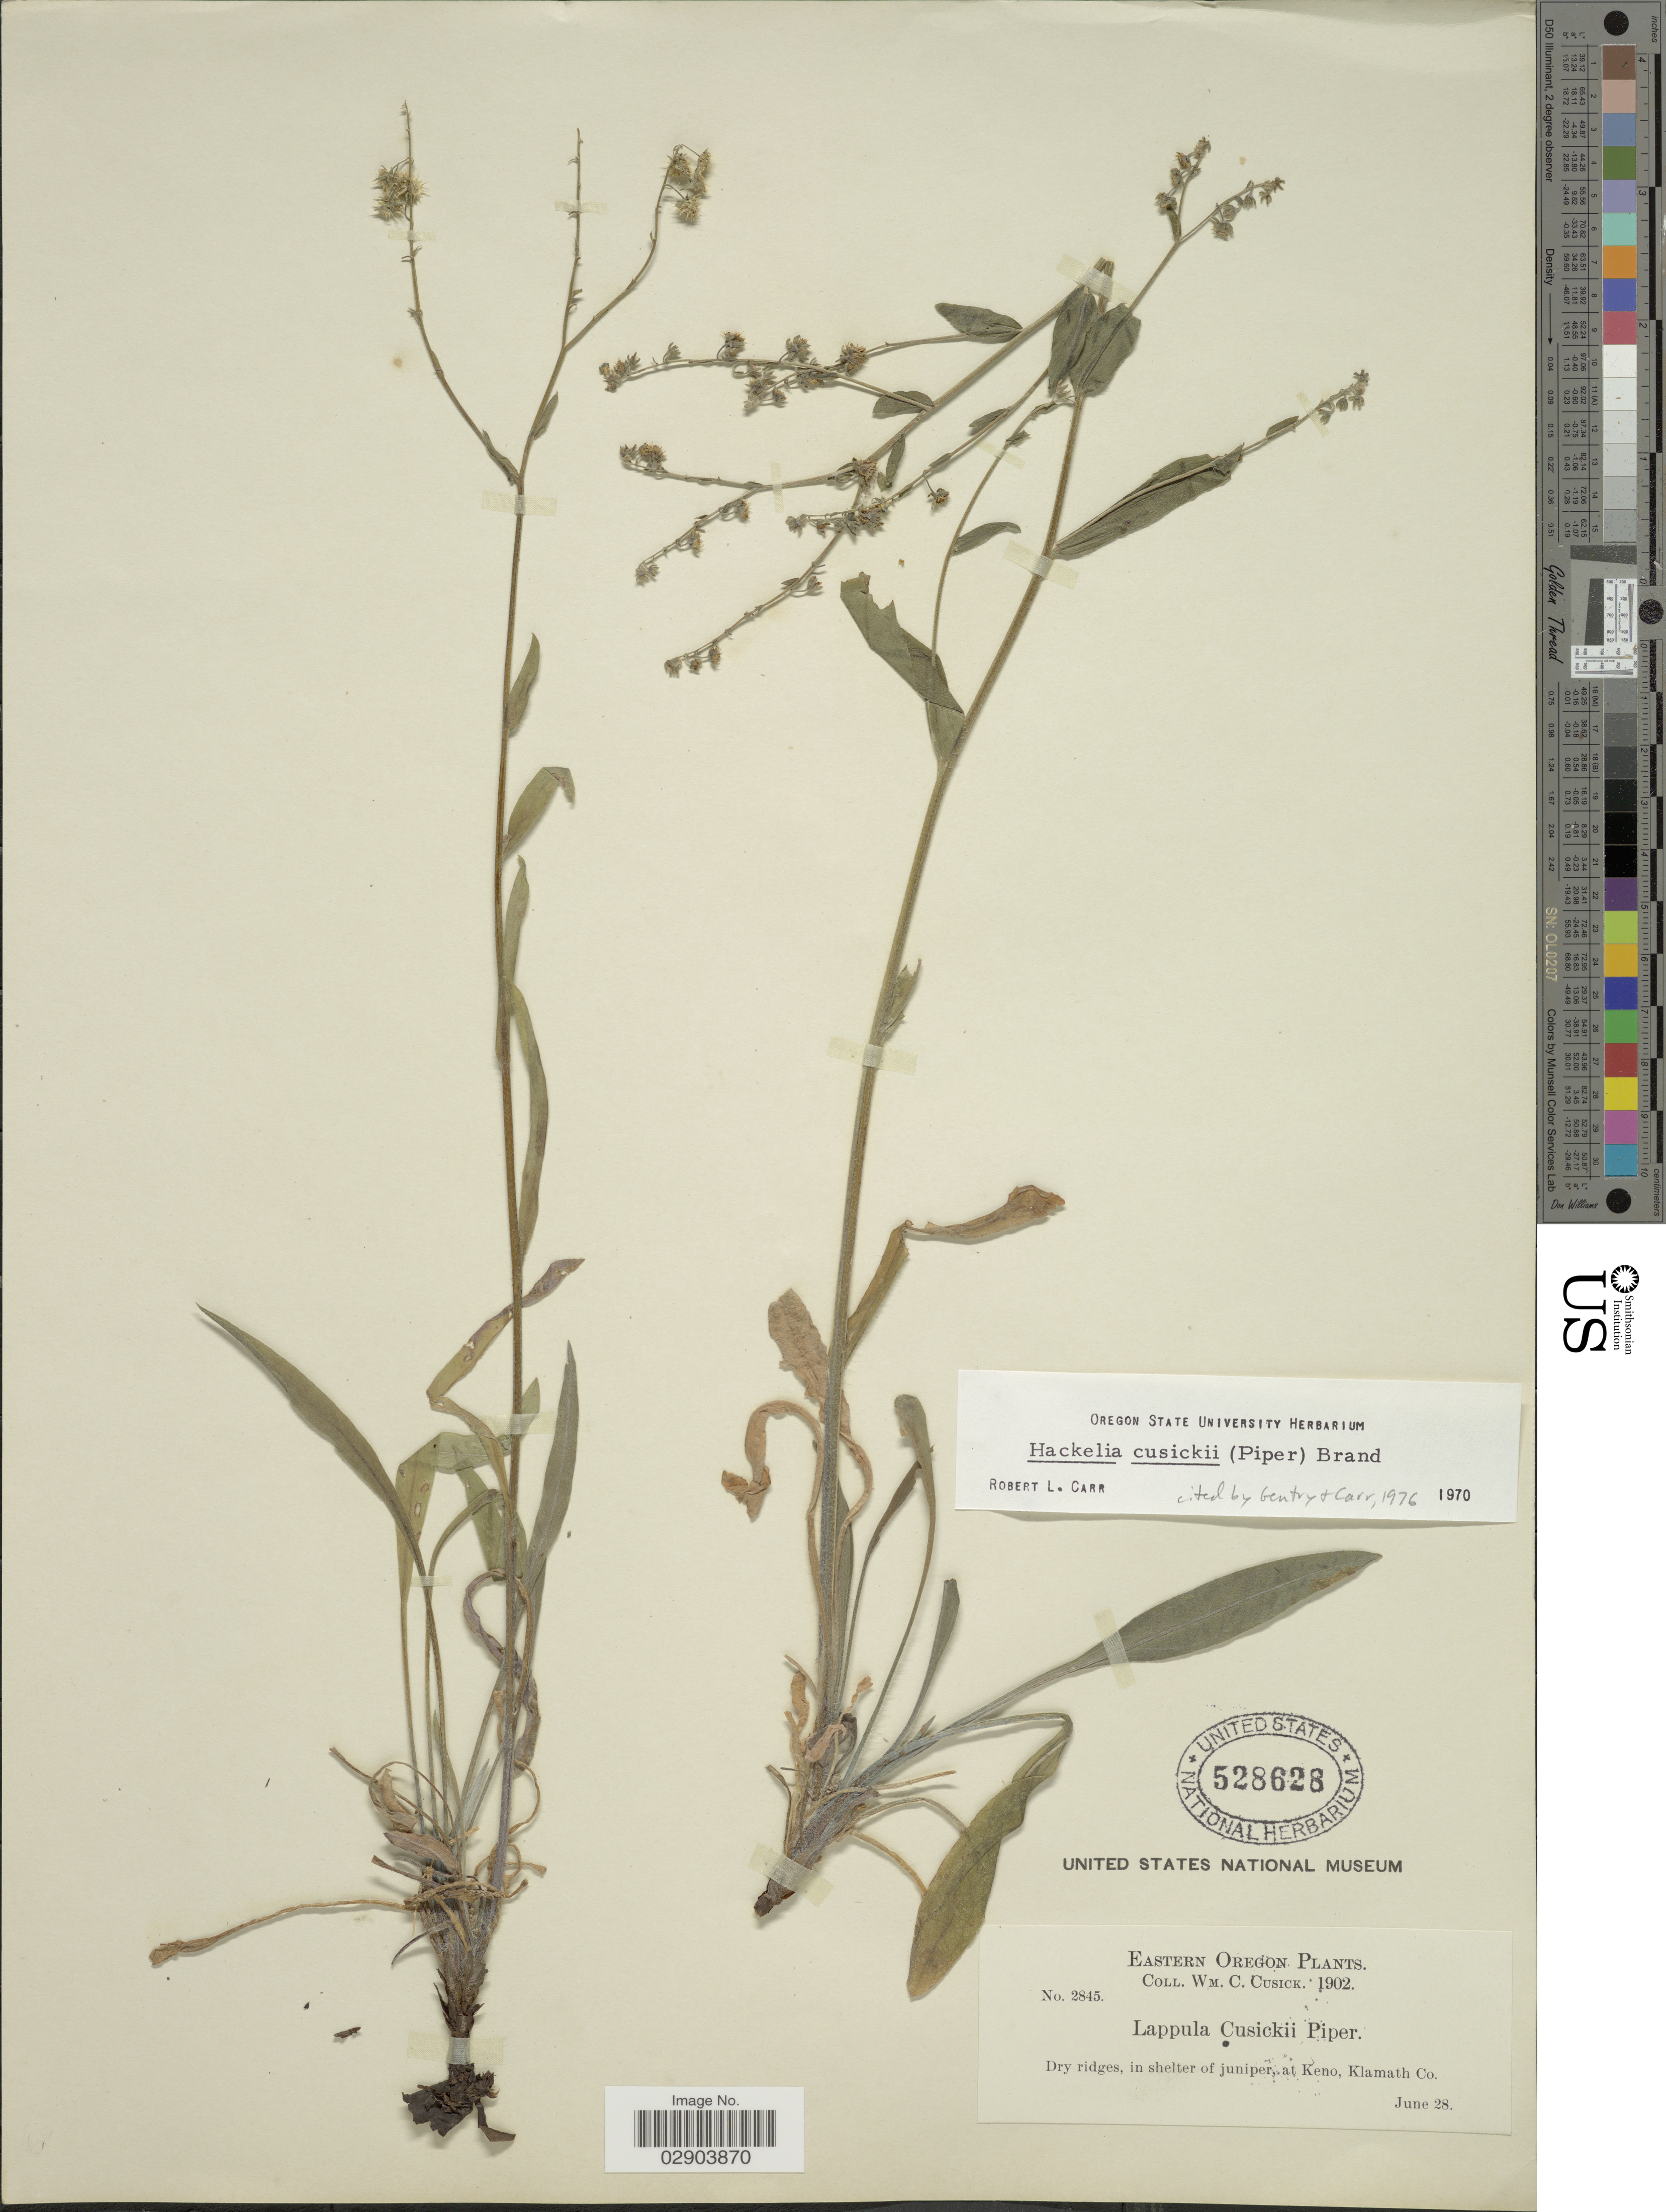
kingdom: Plantae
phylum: Tracheophyta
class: Magnoliopsida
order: Boraginales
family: Boraginaceae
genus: Hackelia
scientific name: Hackelia cusickii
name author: (Piper) Brand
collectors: W. C. Cusick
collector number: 2845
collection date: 1902-06-28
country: United States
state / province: Oregon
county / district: Klamath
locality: Eastern Oregon, Dry ridges, in shelter of juniper, at Keno, Klamath Co.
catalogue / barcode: US 528628